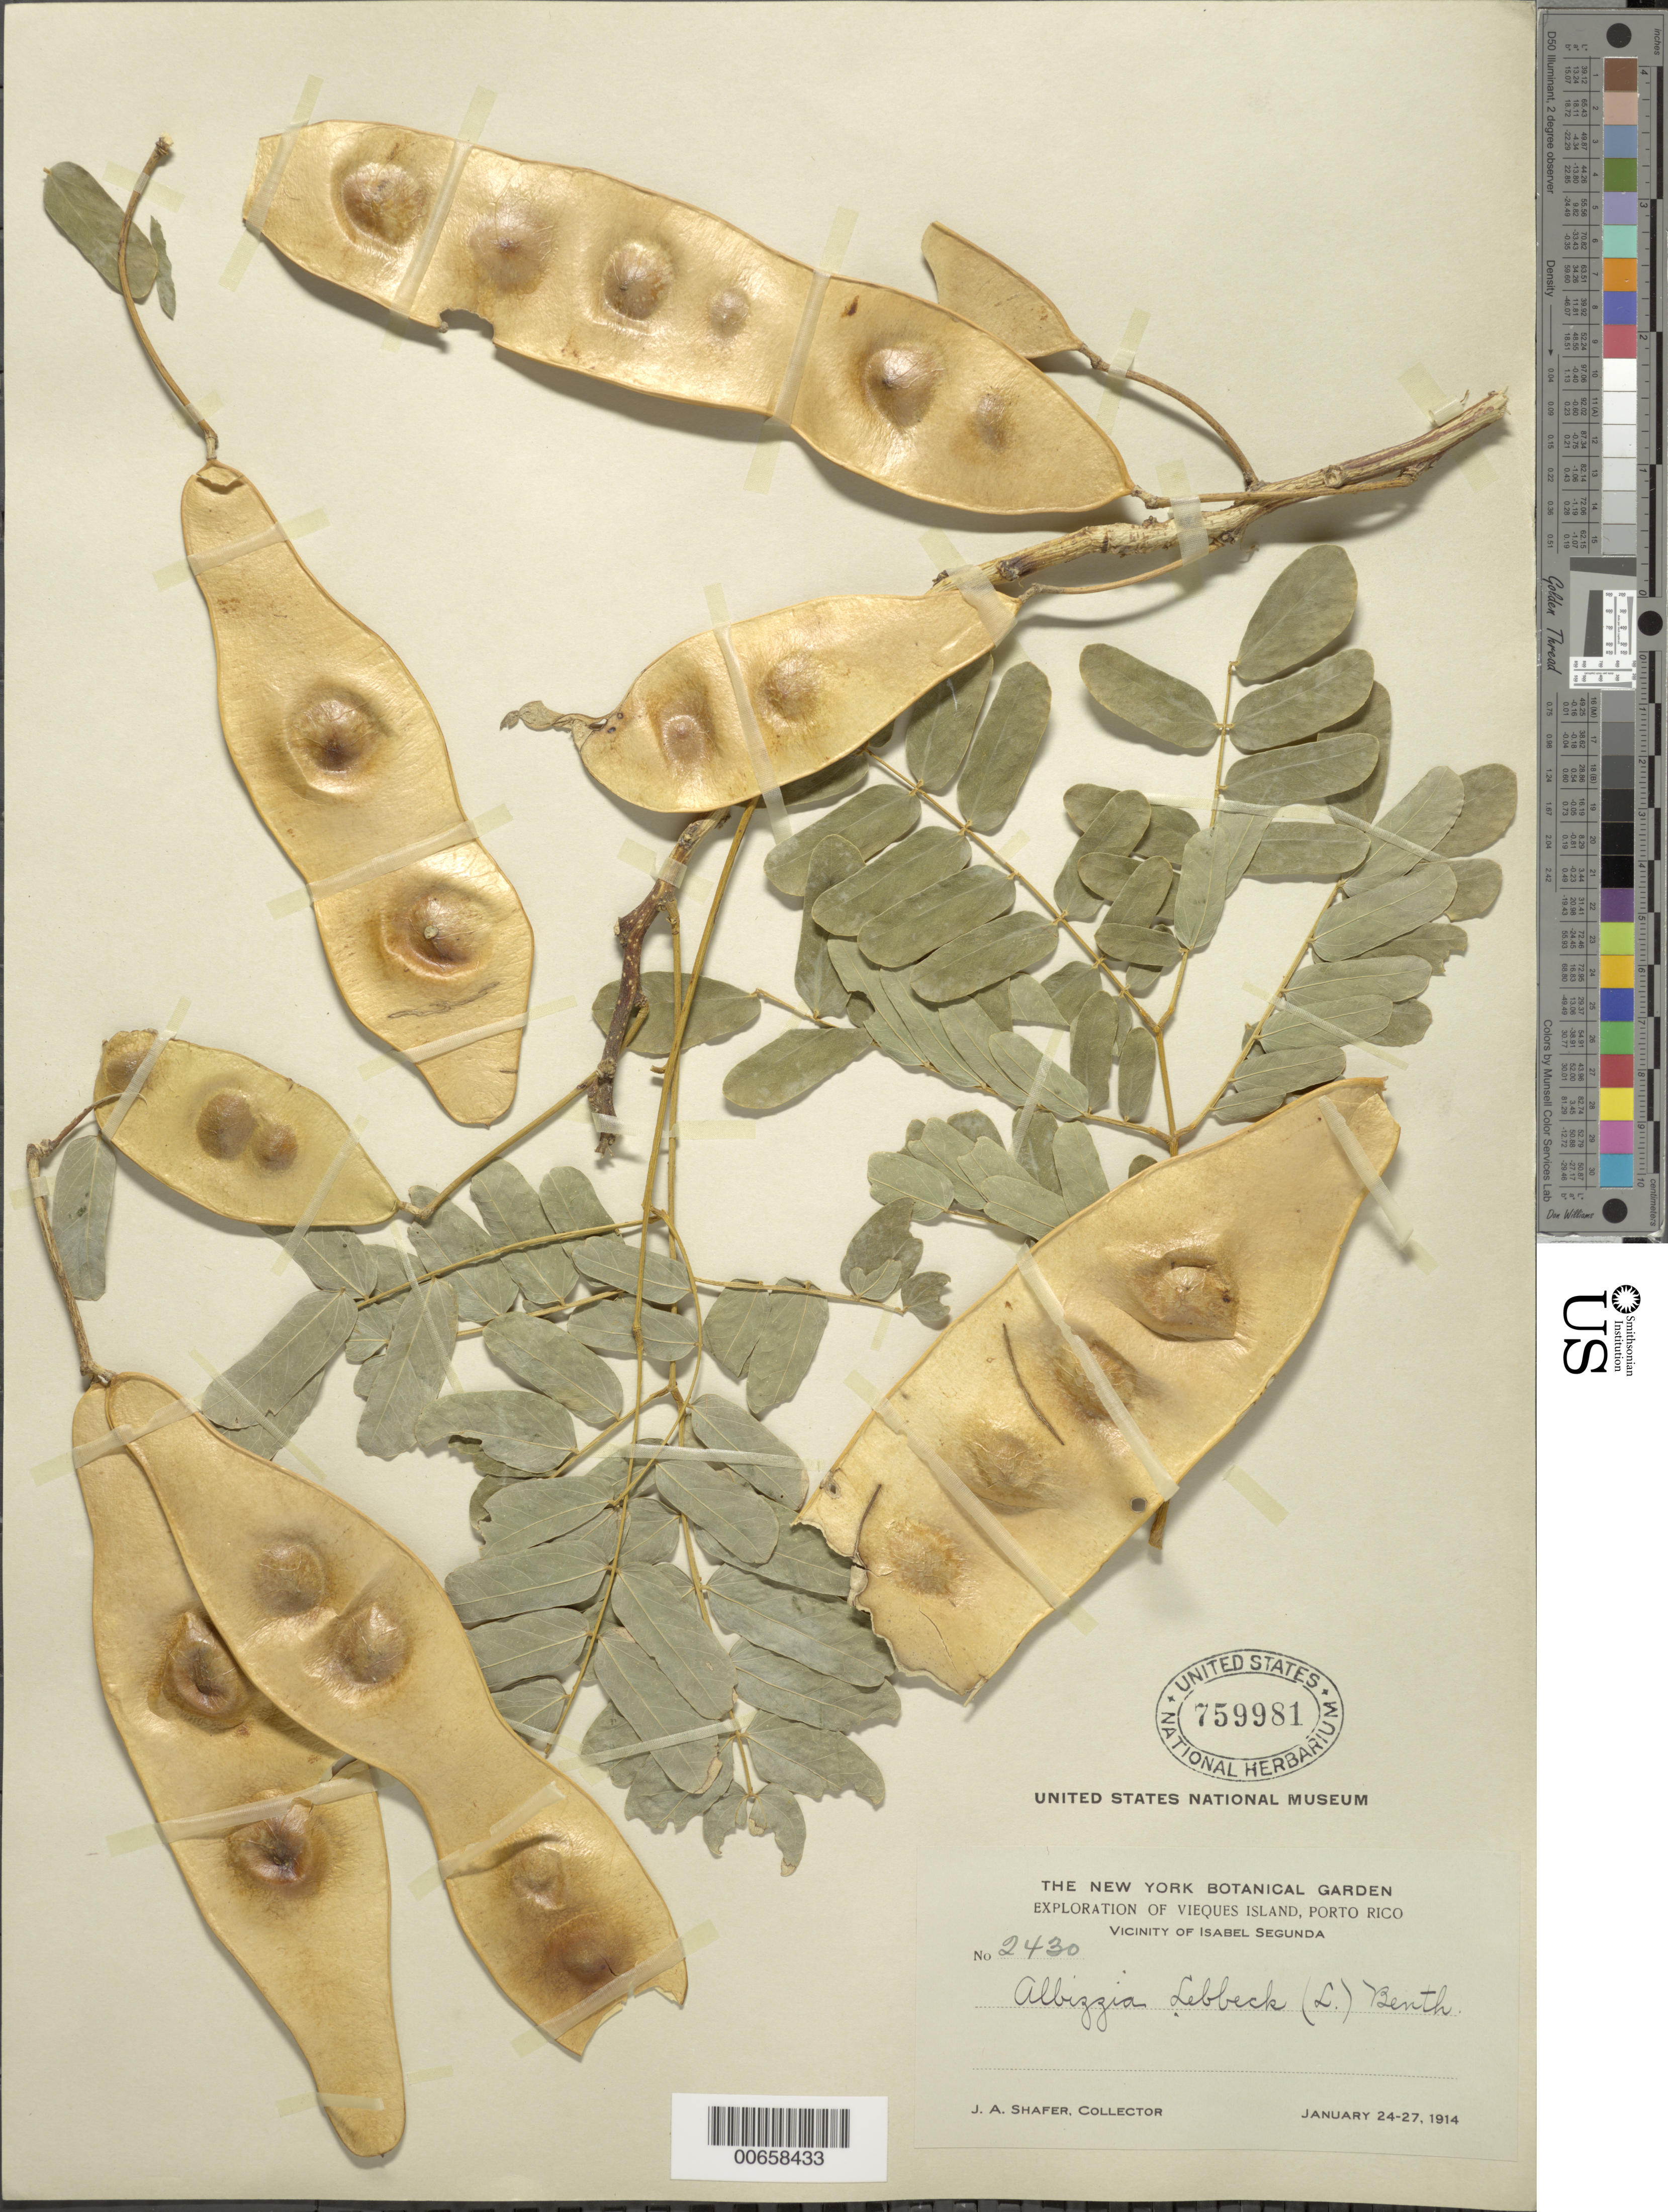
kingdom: Plantae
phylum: Tracheophyta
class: Magnoliopsida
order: Fabales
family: Fabaceae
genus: Albizia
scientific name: Albizia lebbeck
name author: (L.) Benth.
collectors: J. A. Shafer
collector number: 2430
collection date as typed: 24 Jan 1914 to 27 Jan 1914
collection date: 1914-01-24/1914-01-27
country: Puerto Rico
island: Vieques Island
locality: Isabel Segunda, vic of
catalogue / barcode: US 759981